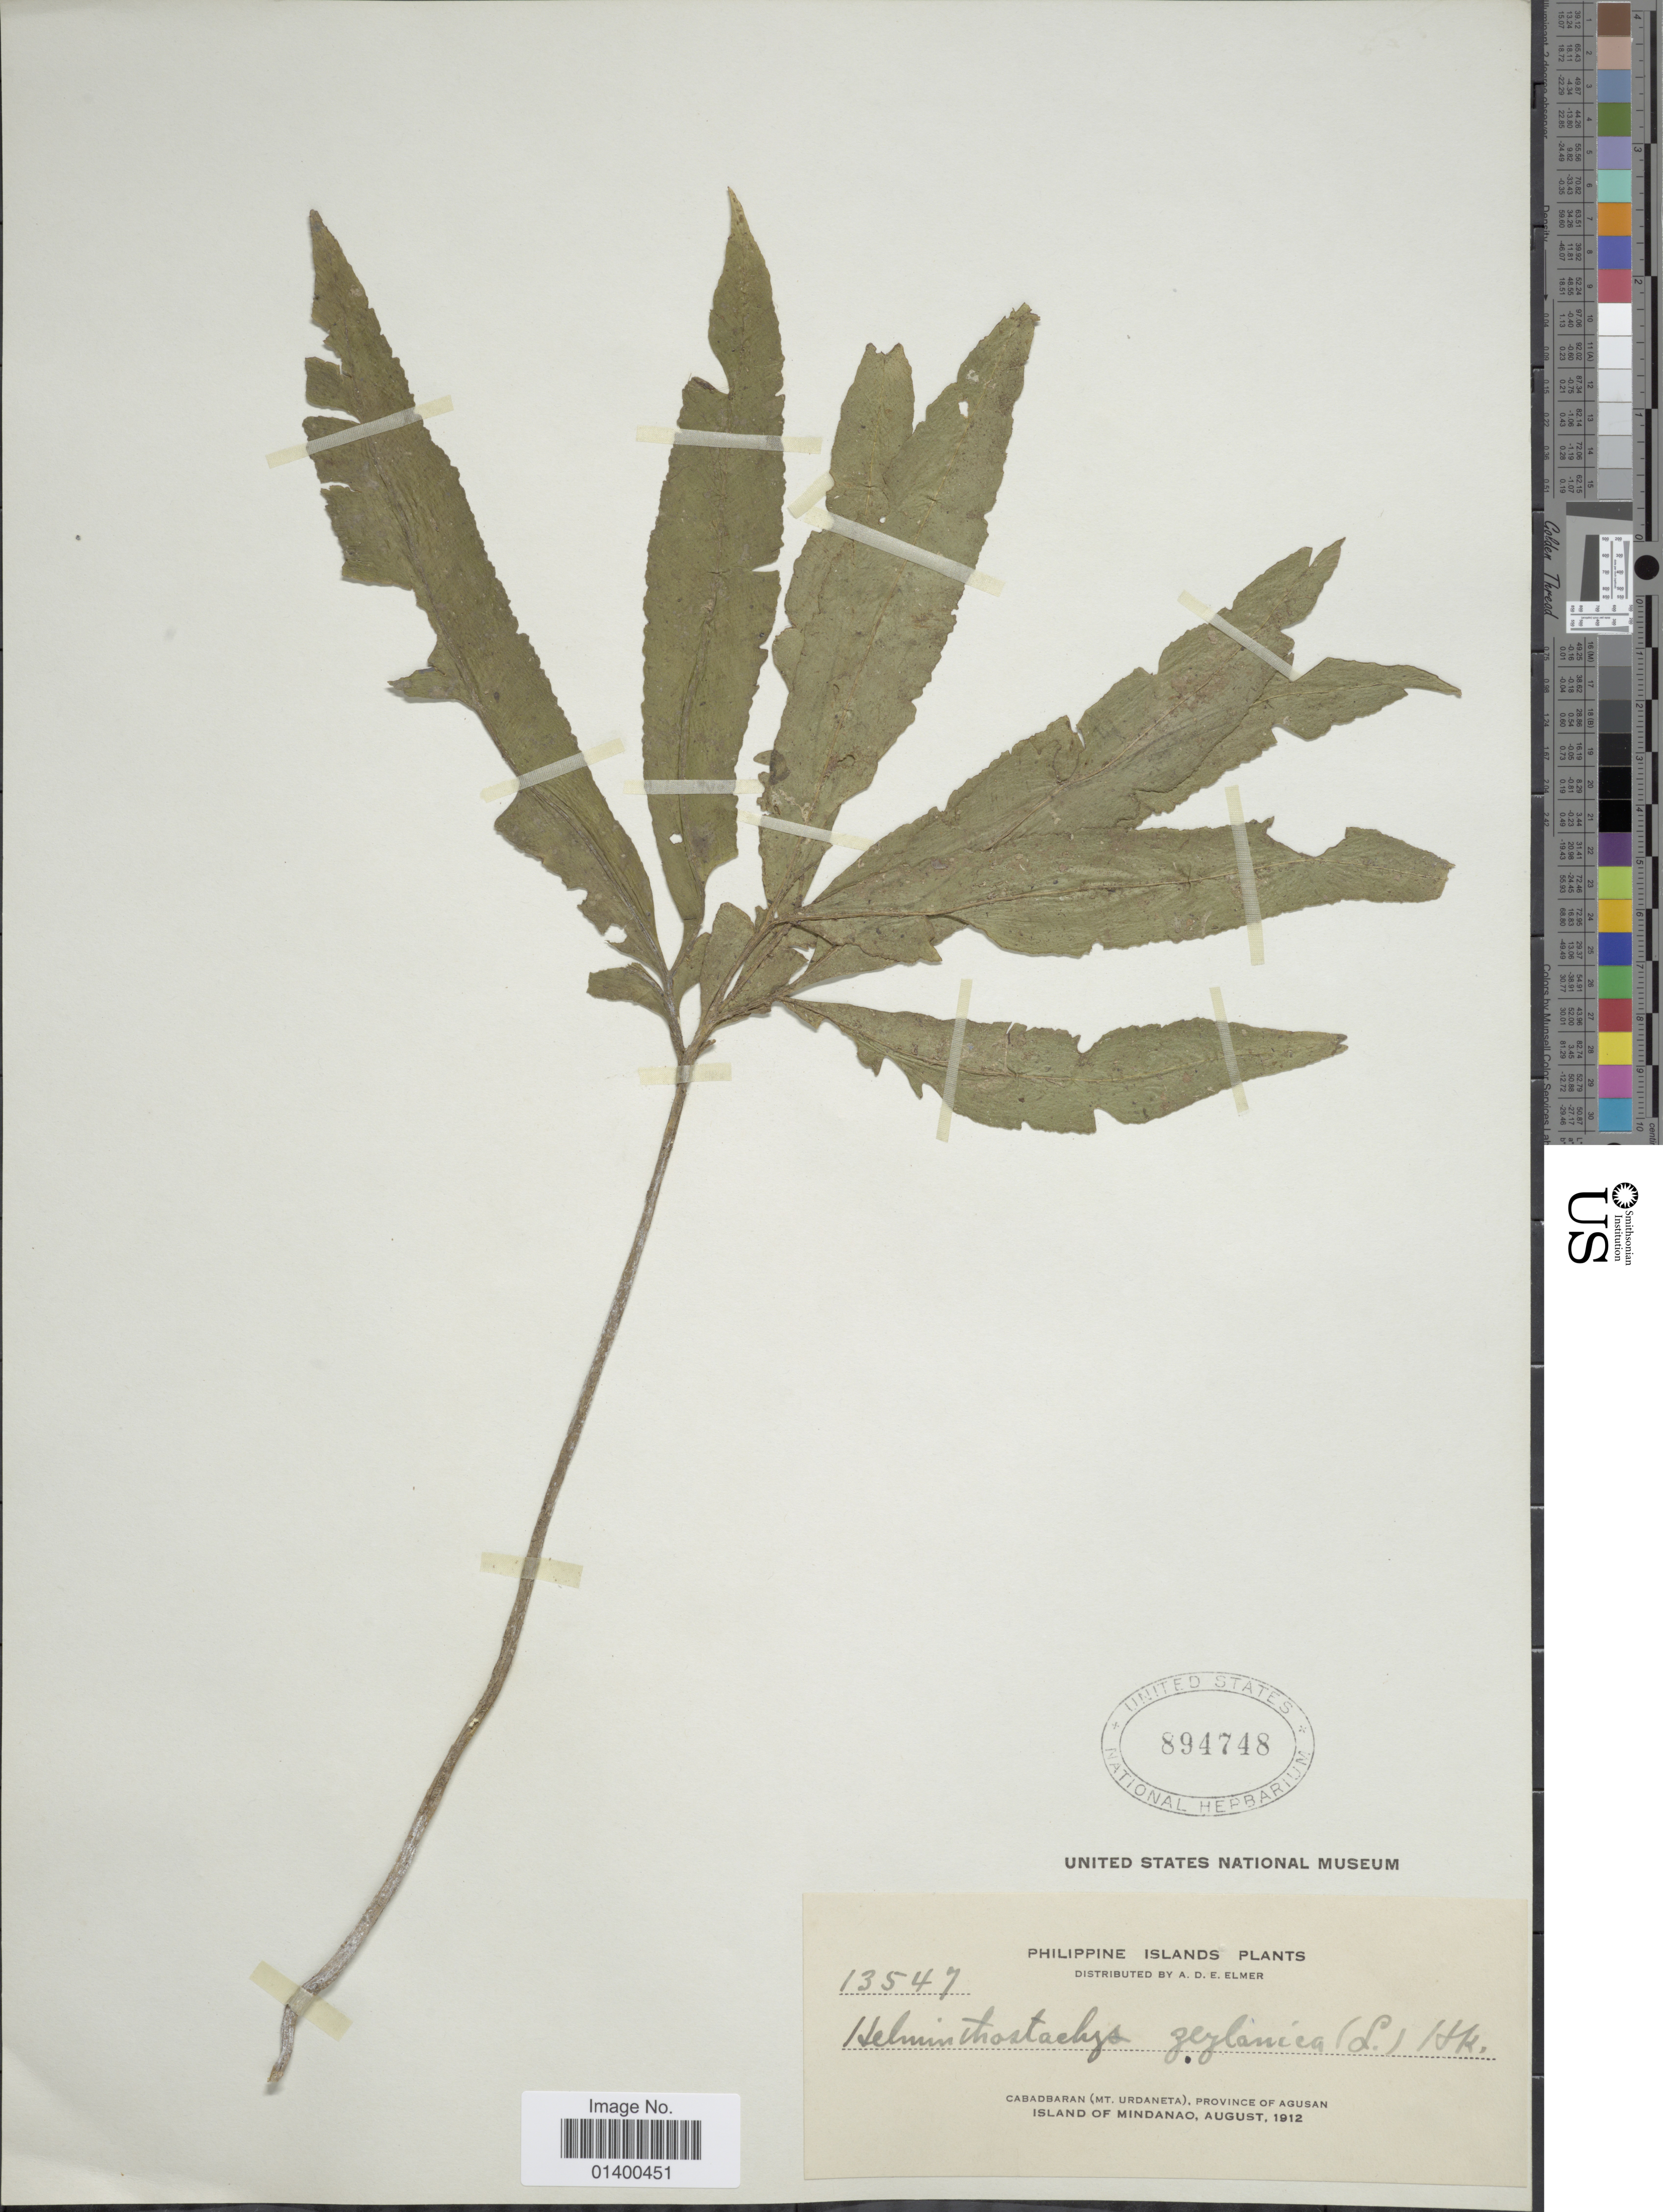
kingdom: Plantae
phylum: Tracheophyta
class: Polypodiopsida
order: Ophioglossales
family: Ophioglossaceae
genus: Helminthostachys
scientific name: Helminthostachys zeylanica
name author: (L.) Hook.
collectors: A. D. E. Elmer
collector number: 13547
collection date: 1912-08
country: Philippines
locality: Cabadbaran (mt. Urdaneta), Province of Agusan, island of Mindanao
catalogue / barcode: US 894748